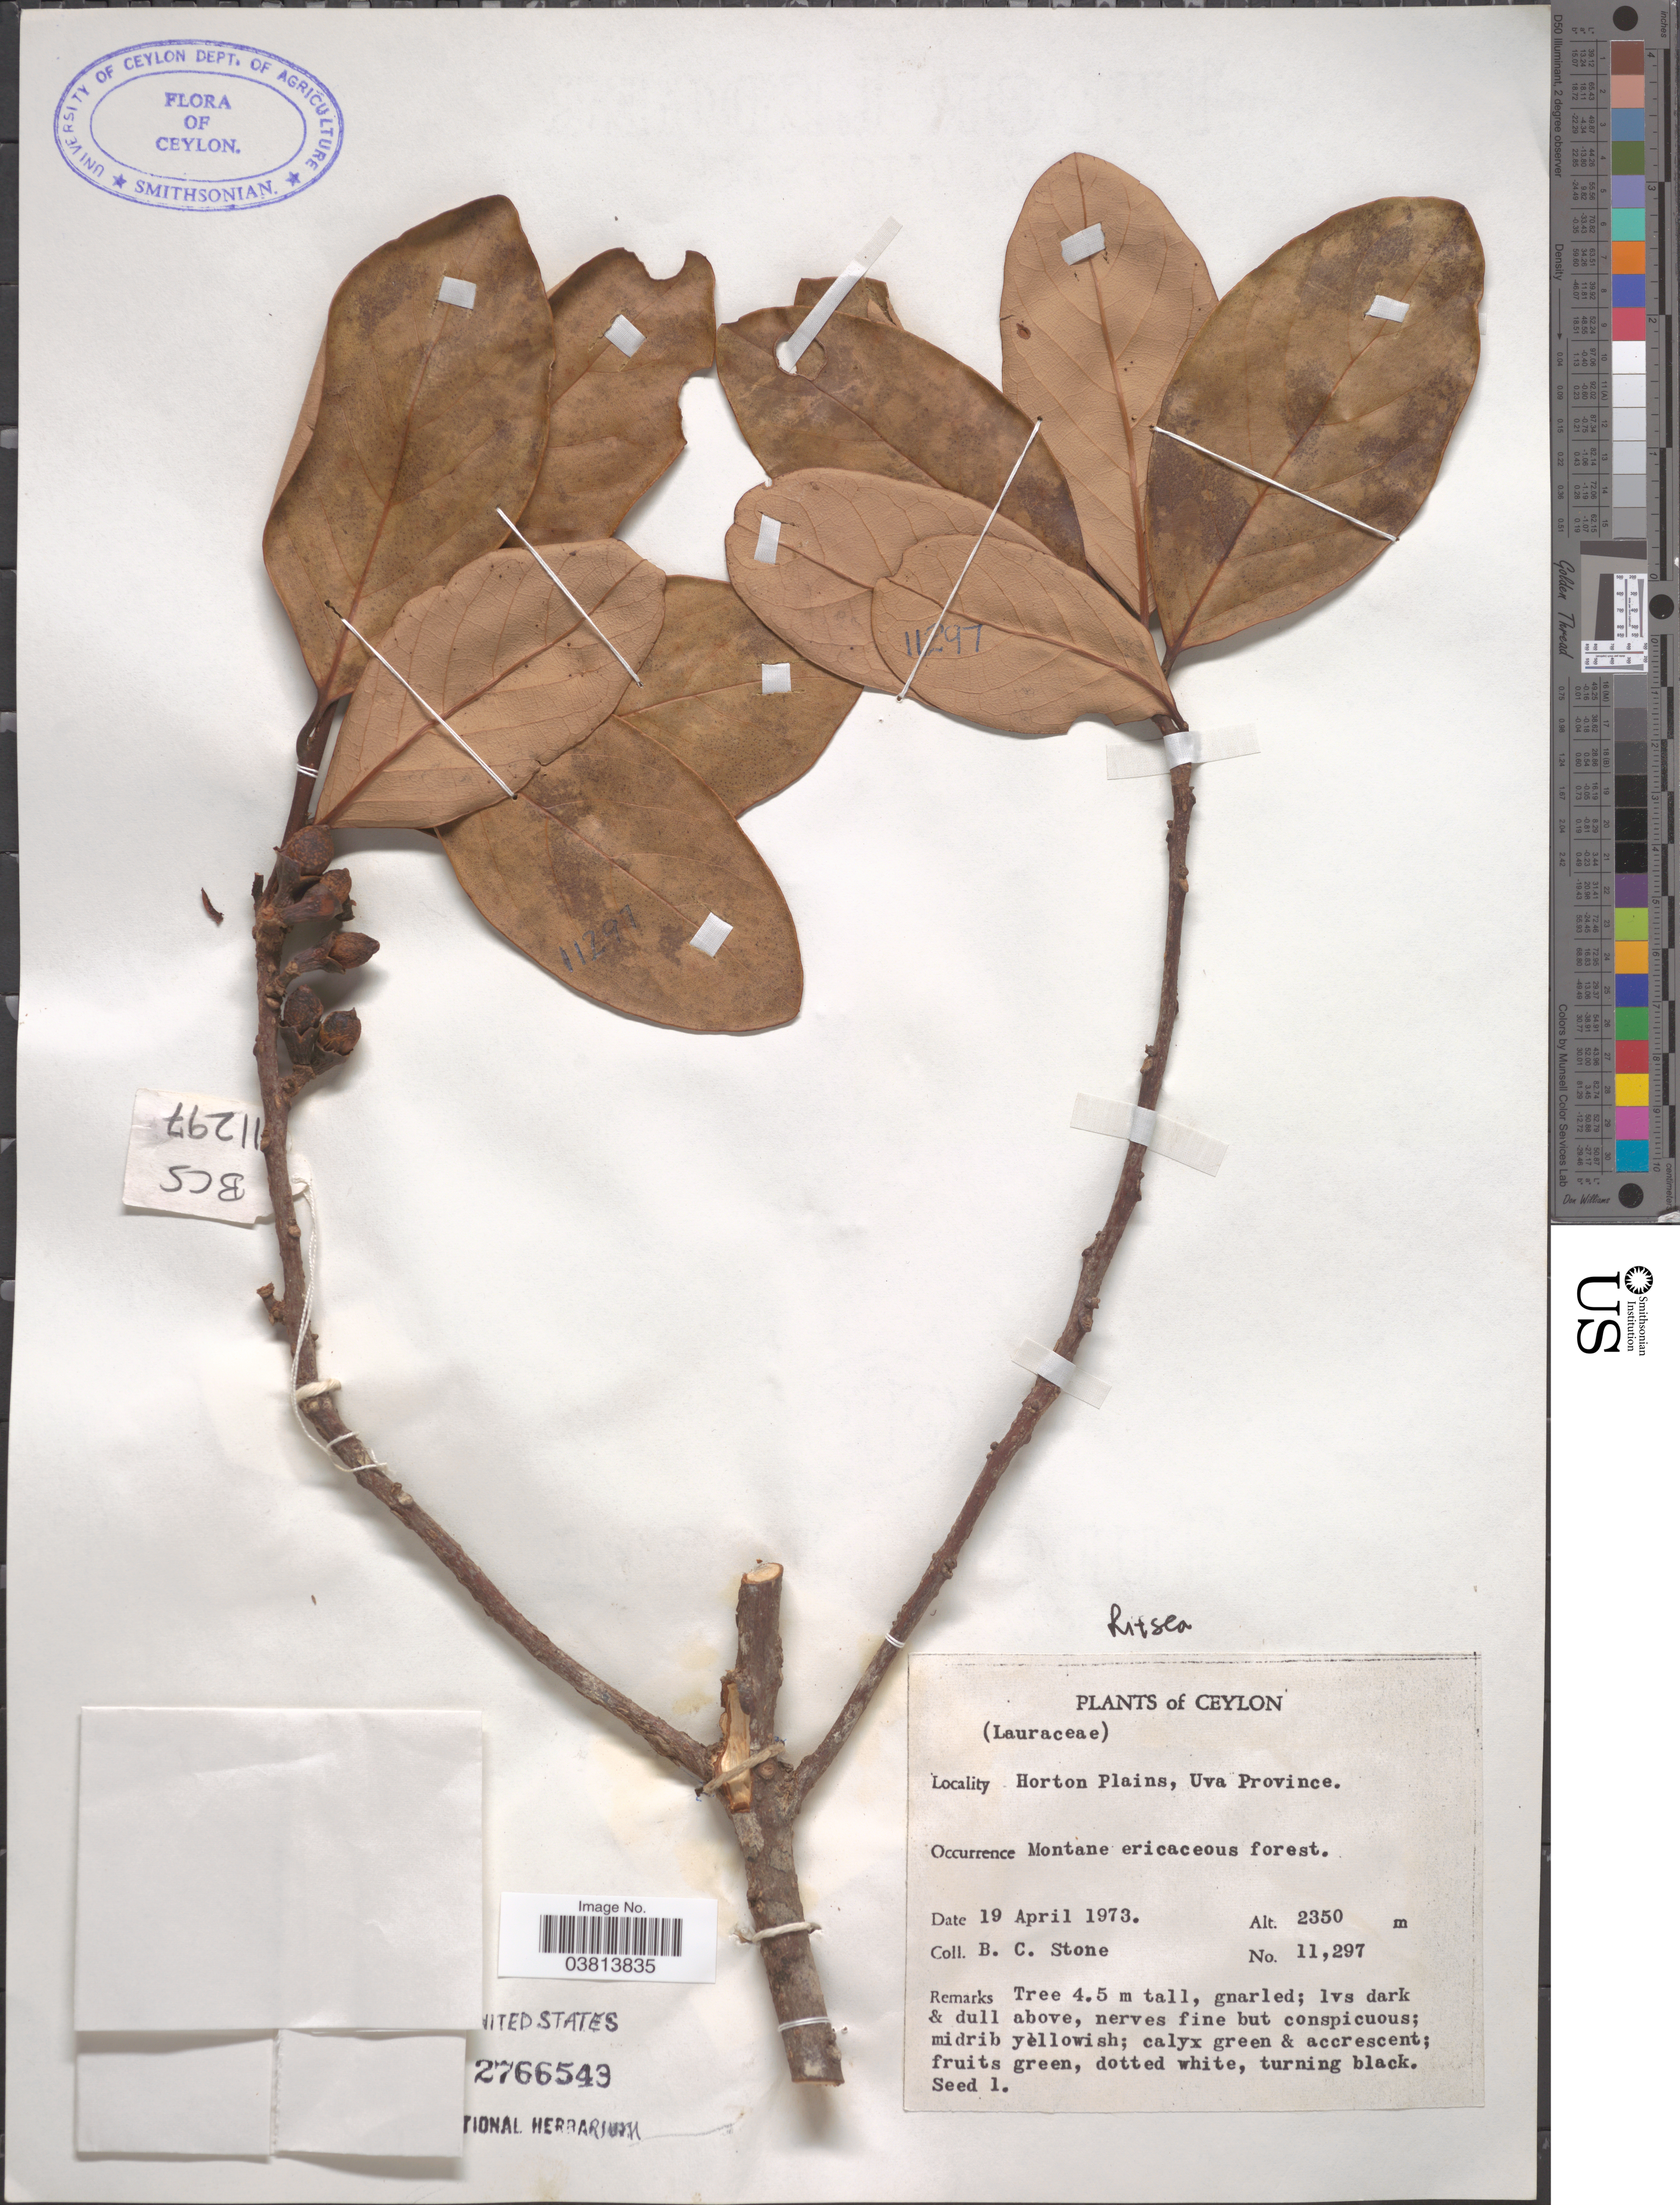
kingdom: Plantae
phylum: Tracheophyta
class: Magnoliopsida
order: Laurales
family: Lauraceae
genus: Litsea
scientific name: Litsea sp.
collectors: B. C. Stone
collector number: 11297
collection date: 1973-04-19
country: Sri Lanka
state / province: Uva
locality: Ceylon. Horton Plains.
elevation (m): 2350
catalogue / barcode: US 2766543